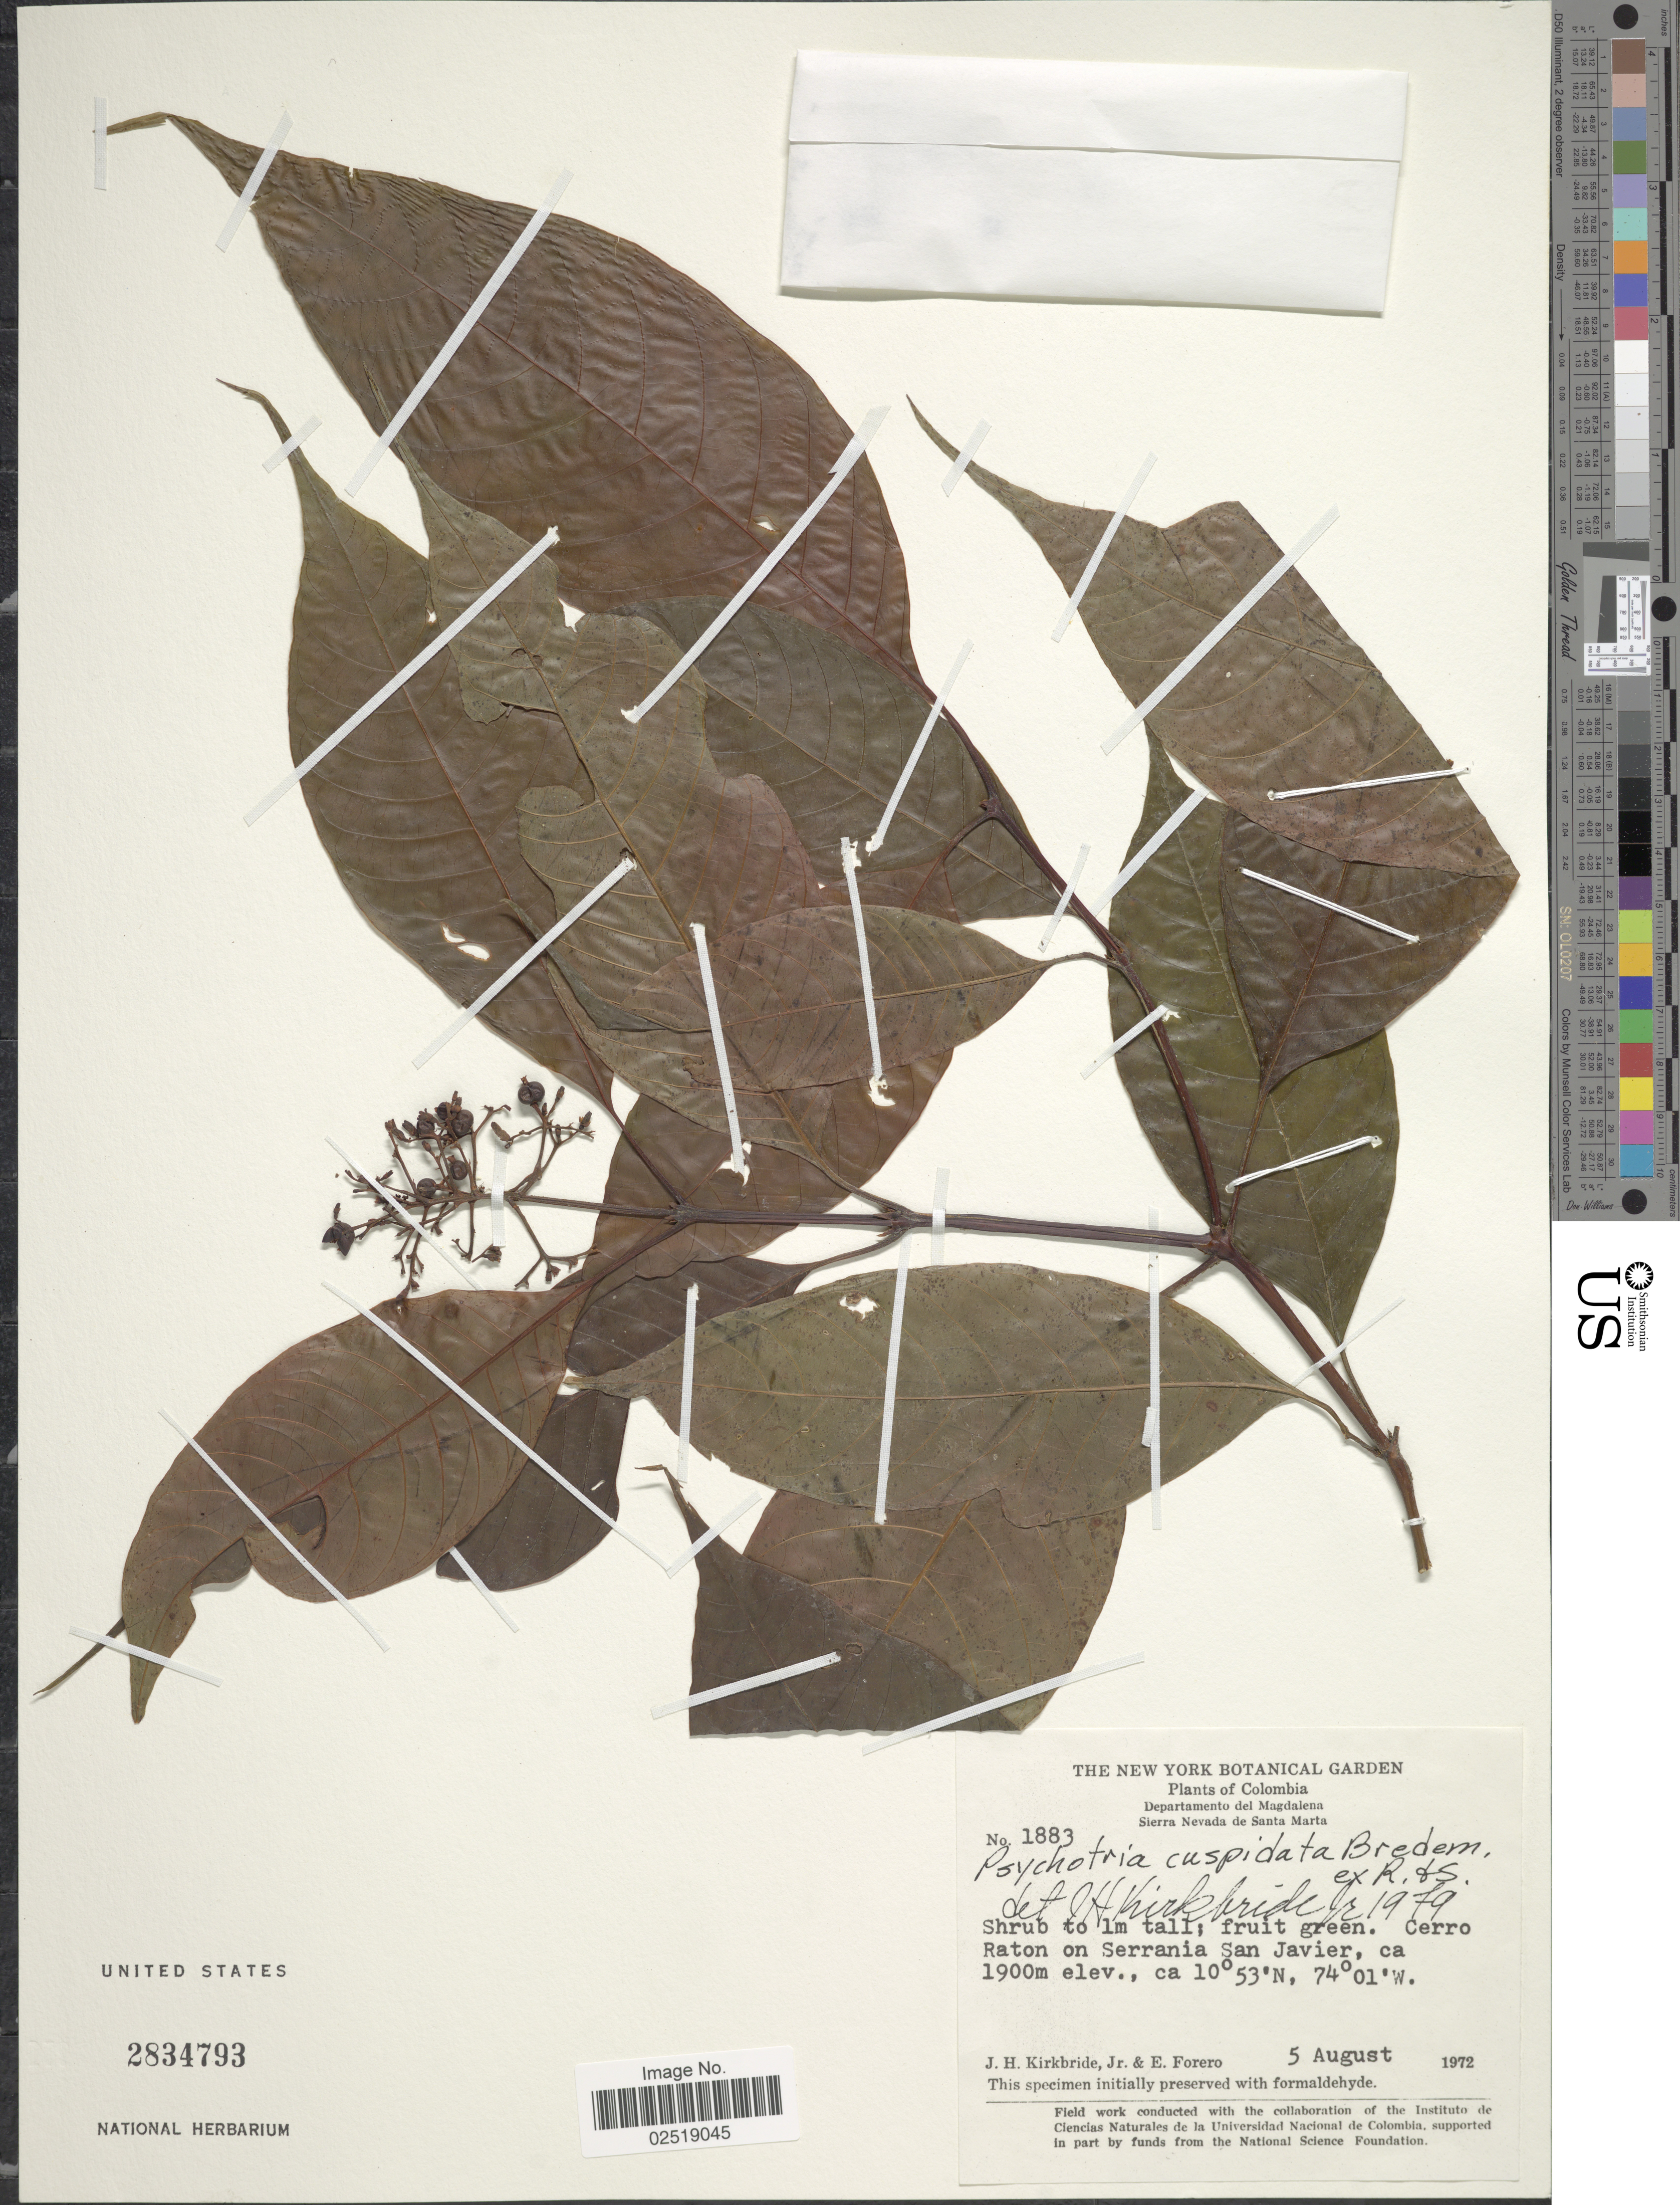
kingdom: Plantae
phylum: Tracheophyta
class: Magnoliopsida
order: Gentianales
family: Rubiaceae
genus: Psychotria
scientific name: Psychotria cuspidata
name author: Bredem. ex Schult.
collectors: J. H. Kirkbride & E. Forero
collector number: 1883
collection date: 1972-08-05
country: Colombia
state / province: Magdalena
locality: Departamento del Magdalena. Sierra Nevada de Santa Marta. Cerro Raton on Serrania San Javier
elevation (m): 1900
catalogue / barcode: US 2834793